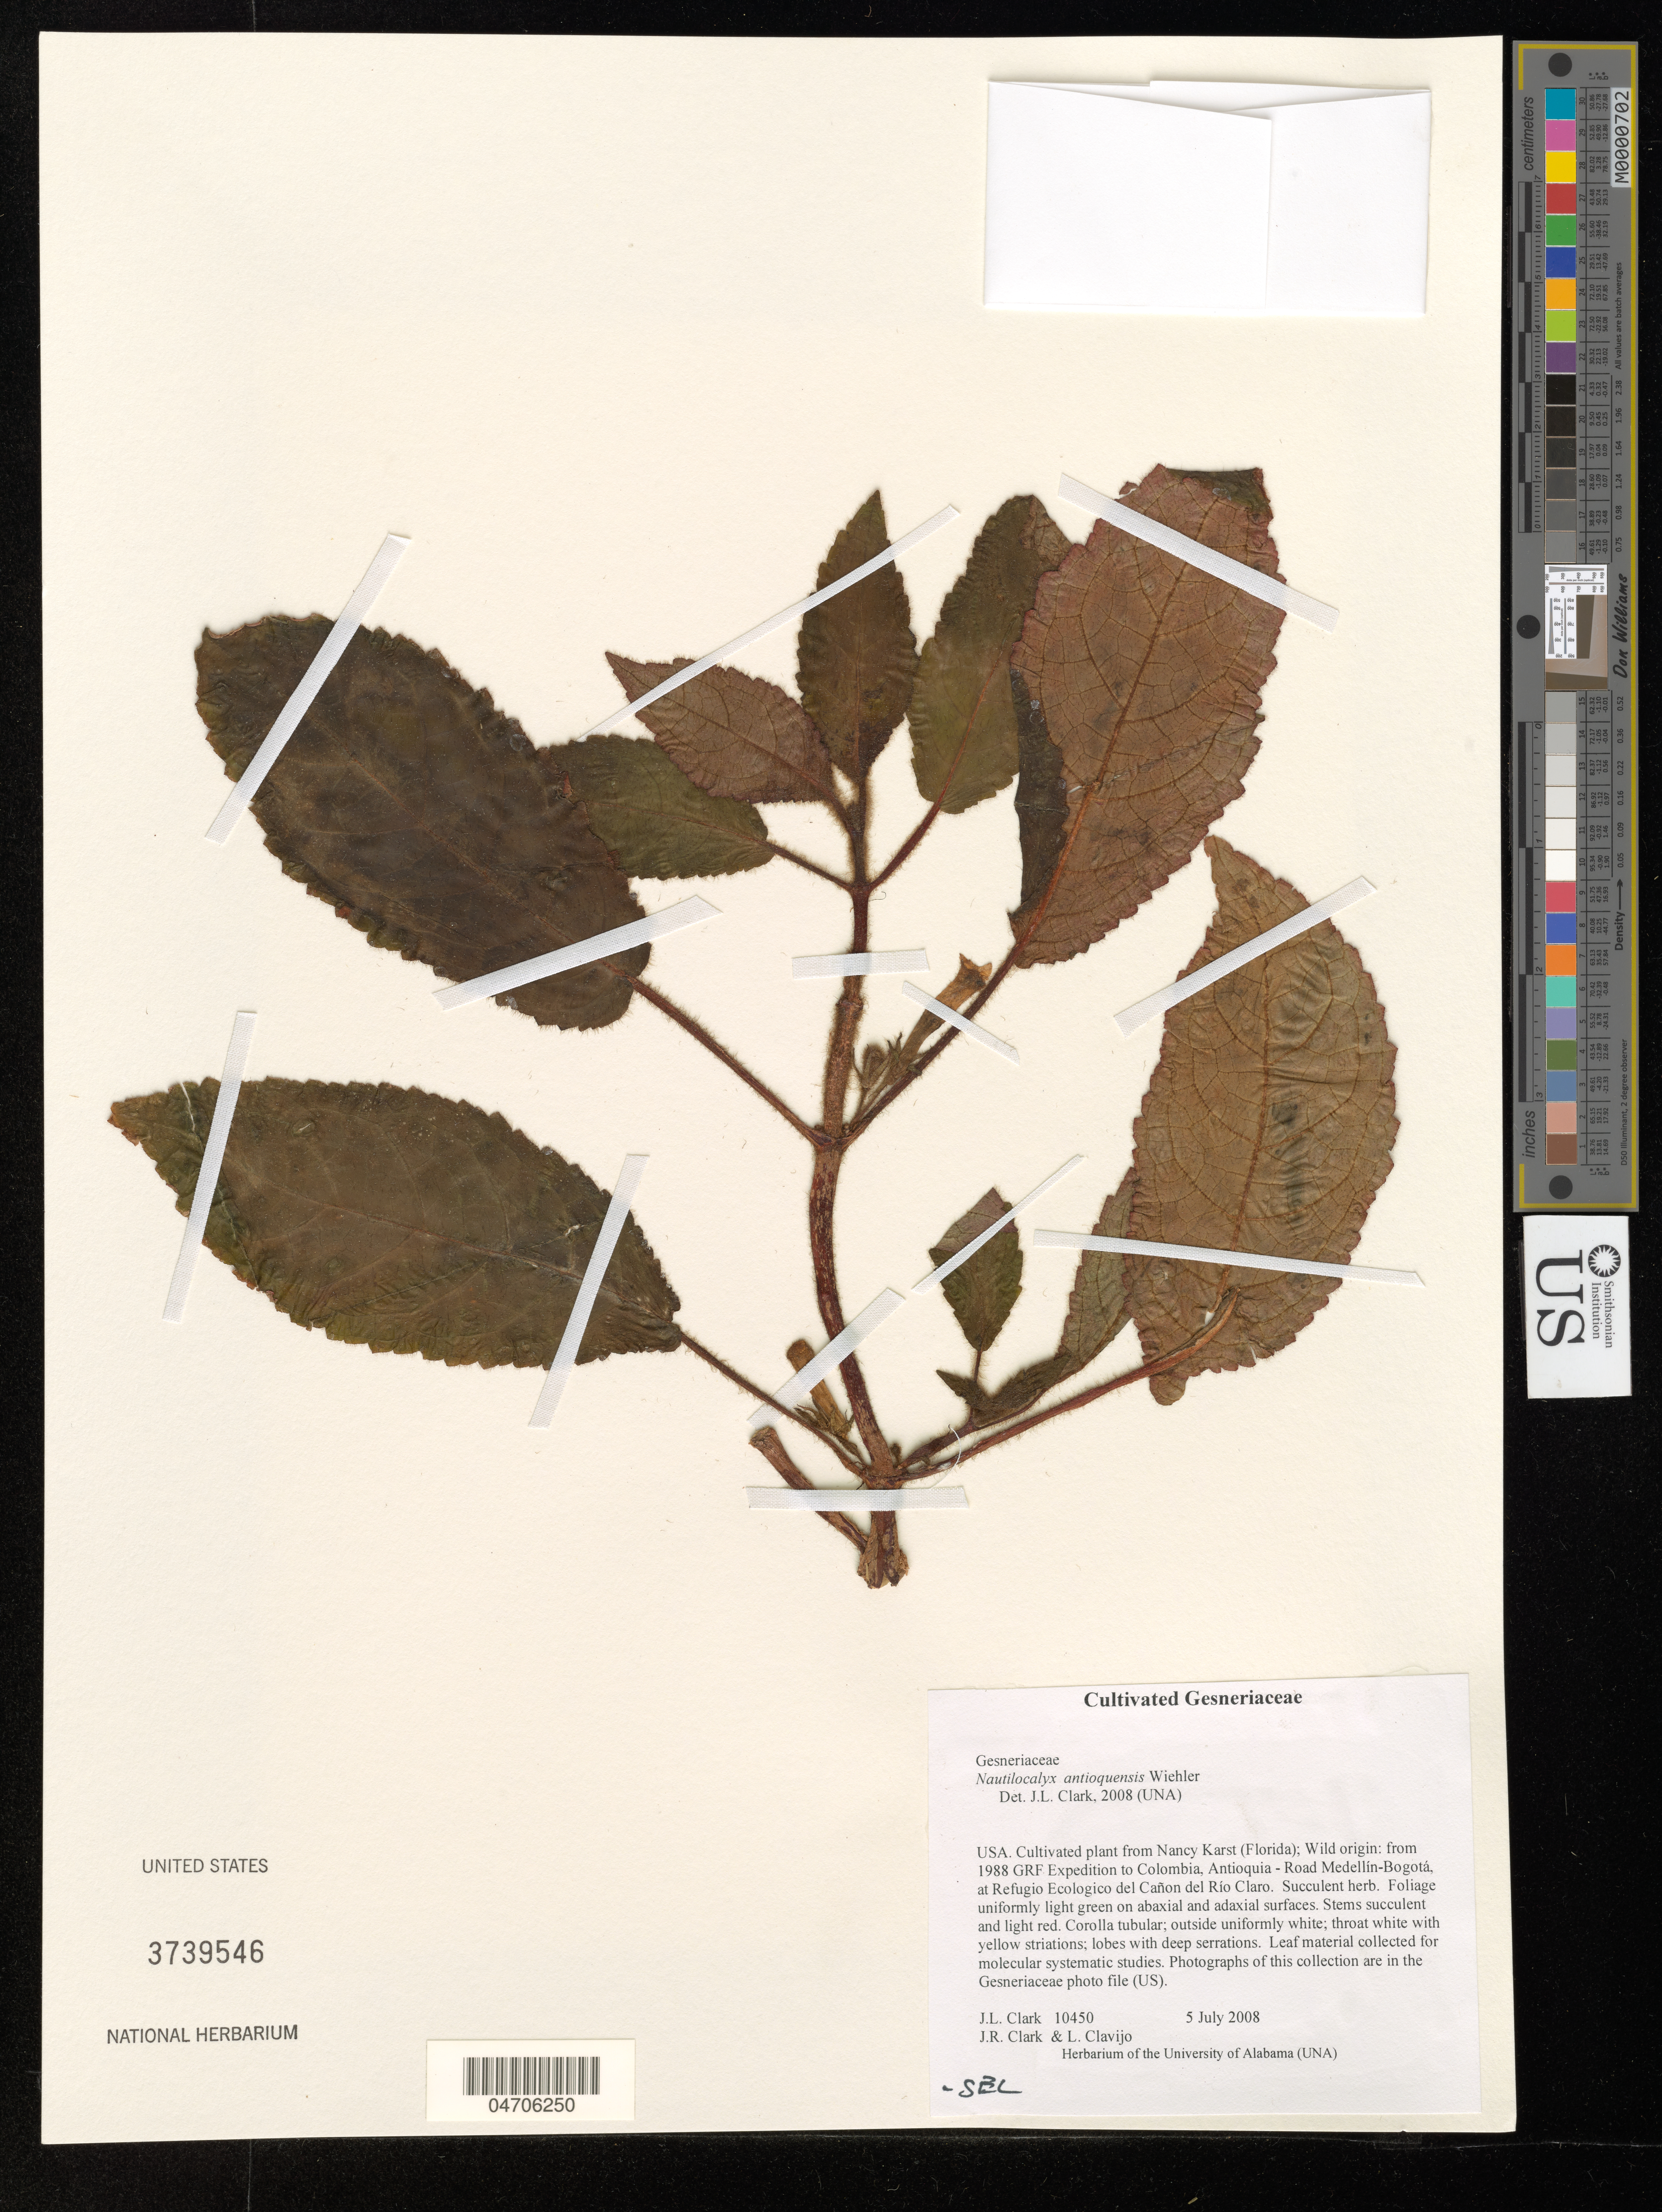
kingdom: Plantae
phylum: Tracheophyta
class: Magnoliopsida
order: Lamiales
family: Gesneriaceae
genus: Nautilocalyx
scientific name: Nautilocalyx antioquensis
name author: Wiehler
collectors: J. L. Clark, J. R. Clark & L. Clavijo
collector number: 10450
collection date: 2008-07-05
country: United States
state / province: Florida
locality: Nancy Karst.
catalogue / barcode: US 3739546